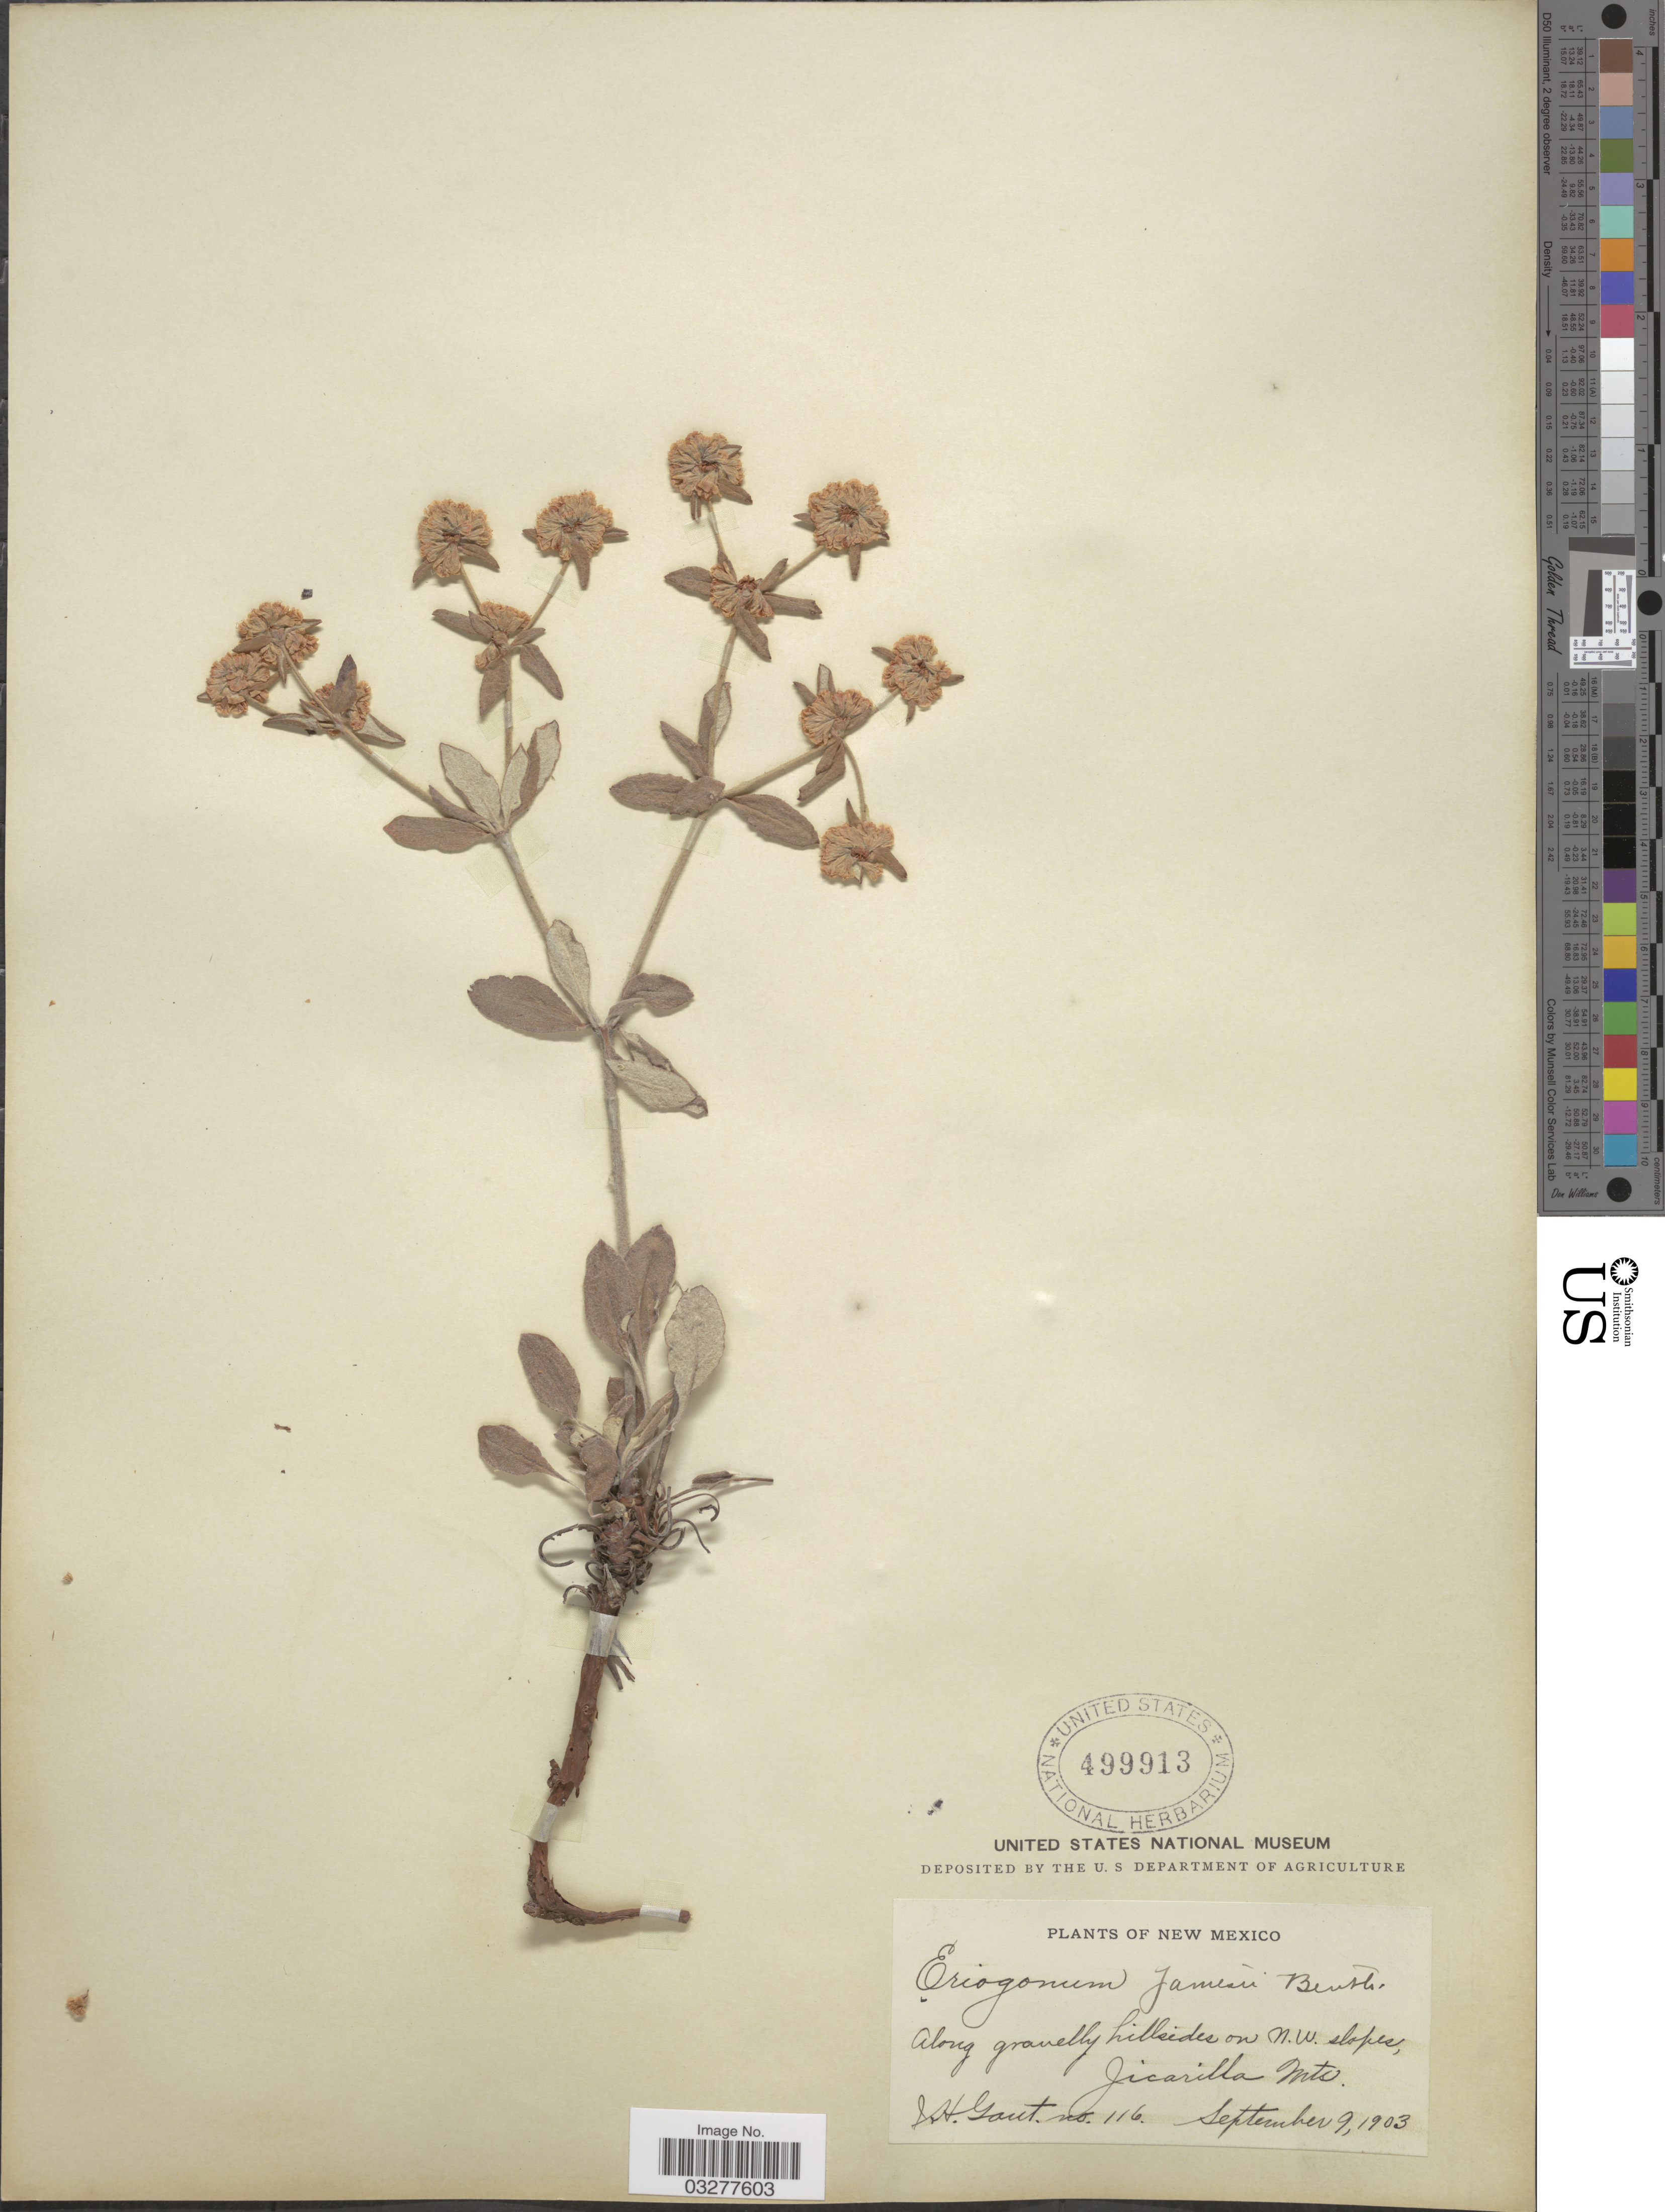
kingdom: Plantae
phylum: Tracheophyta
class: Magnoliopsida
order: Caryophyllales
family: Polygonaceae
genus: Eriogonum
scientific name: Eriogonum jamesii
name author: Benth.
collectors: J. Gaut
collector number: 116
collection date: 1903-09-09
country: United States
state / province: New Mexico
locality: Along gravelly hillside on N.W. slopes, Jicarilla Mts.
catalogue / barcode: US 499913